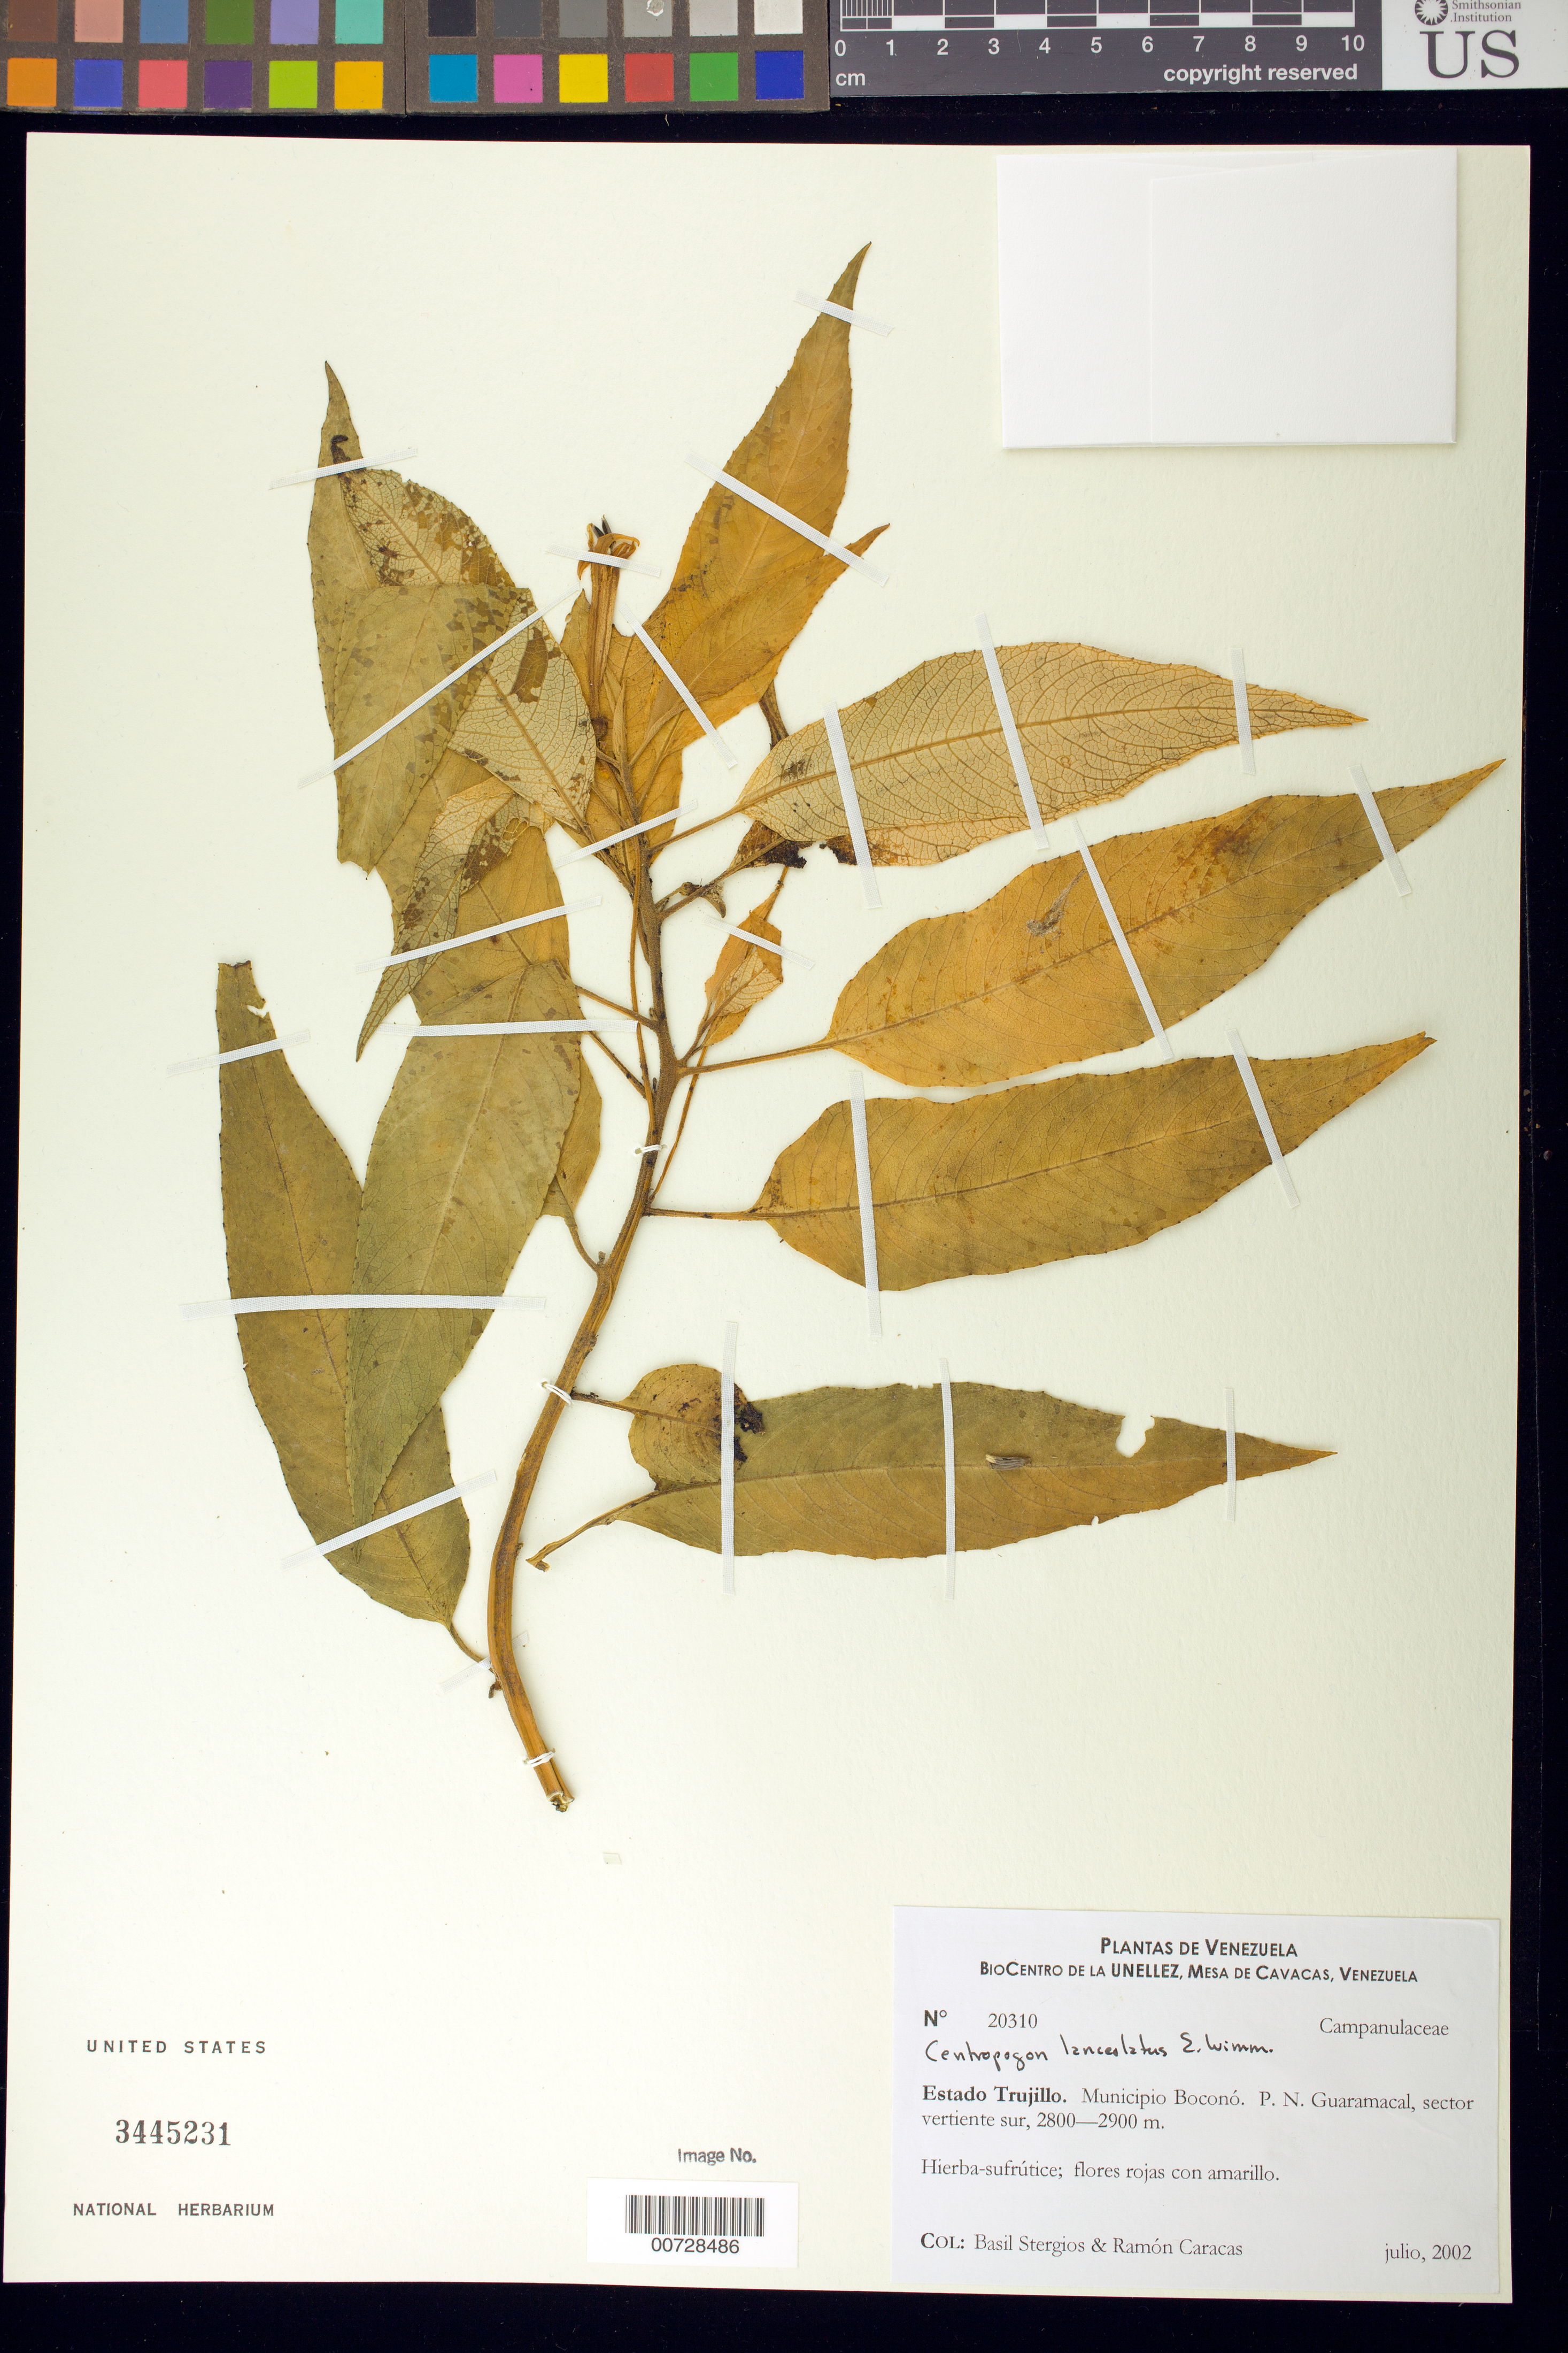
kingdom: Plantae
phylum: Tracheophyta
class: Magnoliopsida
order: Asterales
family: Campanulaceae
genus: Centropogon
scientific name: Centropogon lanceolatus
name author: E. Wimm.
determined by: Dorr, L. J., (BOT), Smithsonian Institution - National Museum of Natural History (UNITED STATES)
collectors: B. G. Stergios & R. Caracas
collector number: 20310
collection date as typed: Jul 2002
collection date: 2002-07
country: Venezuela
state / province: Trujillo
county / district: Boconó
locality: Parque Nacional Guaramacal, vertiente sur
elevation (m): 2800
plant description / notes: PORT, US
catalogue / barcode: US 3445231